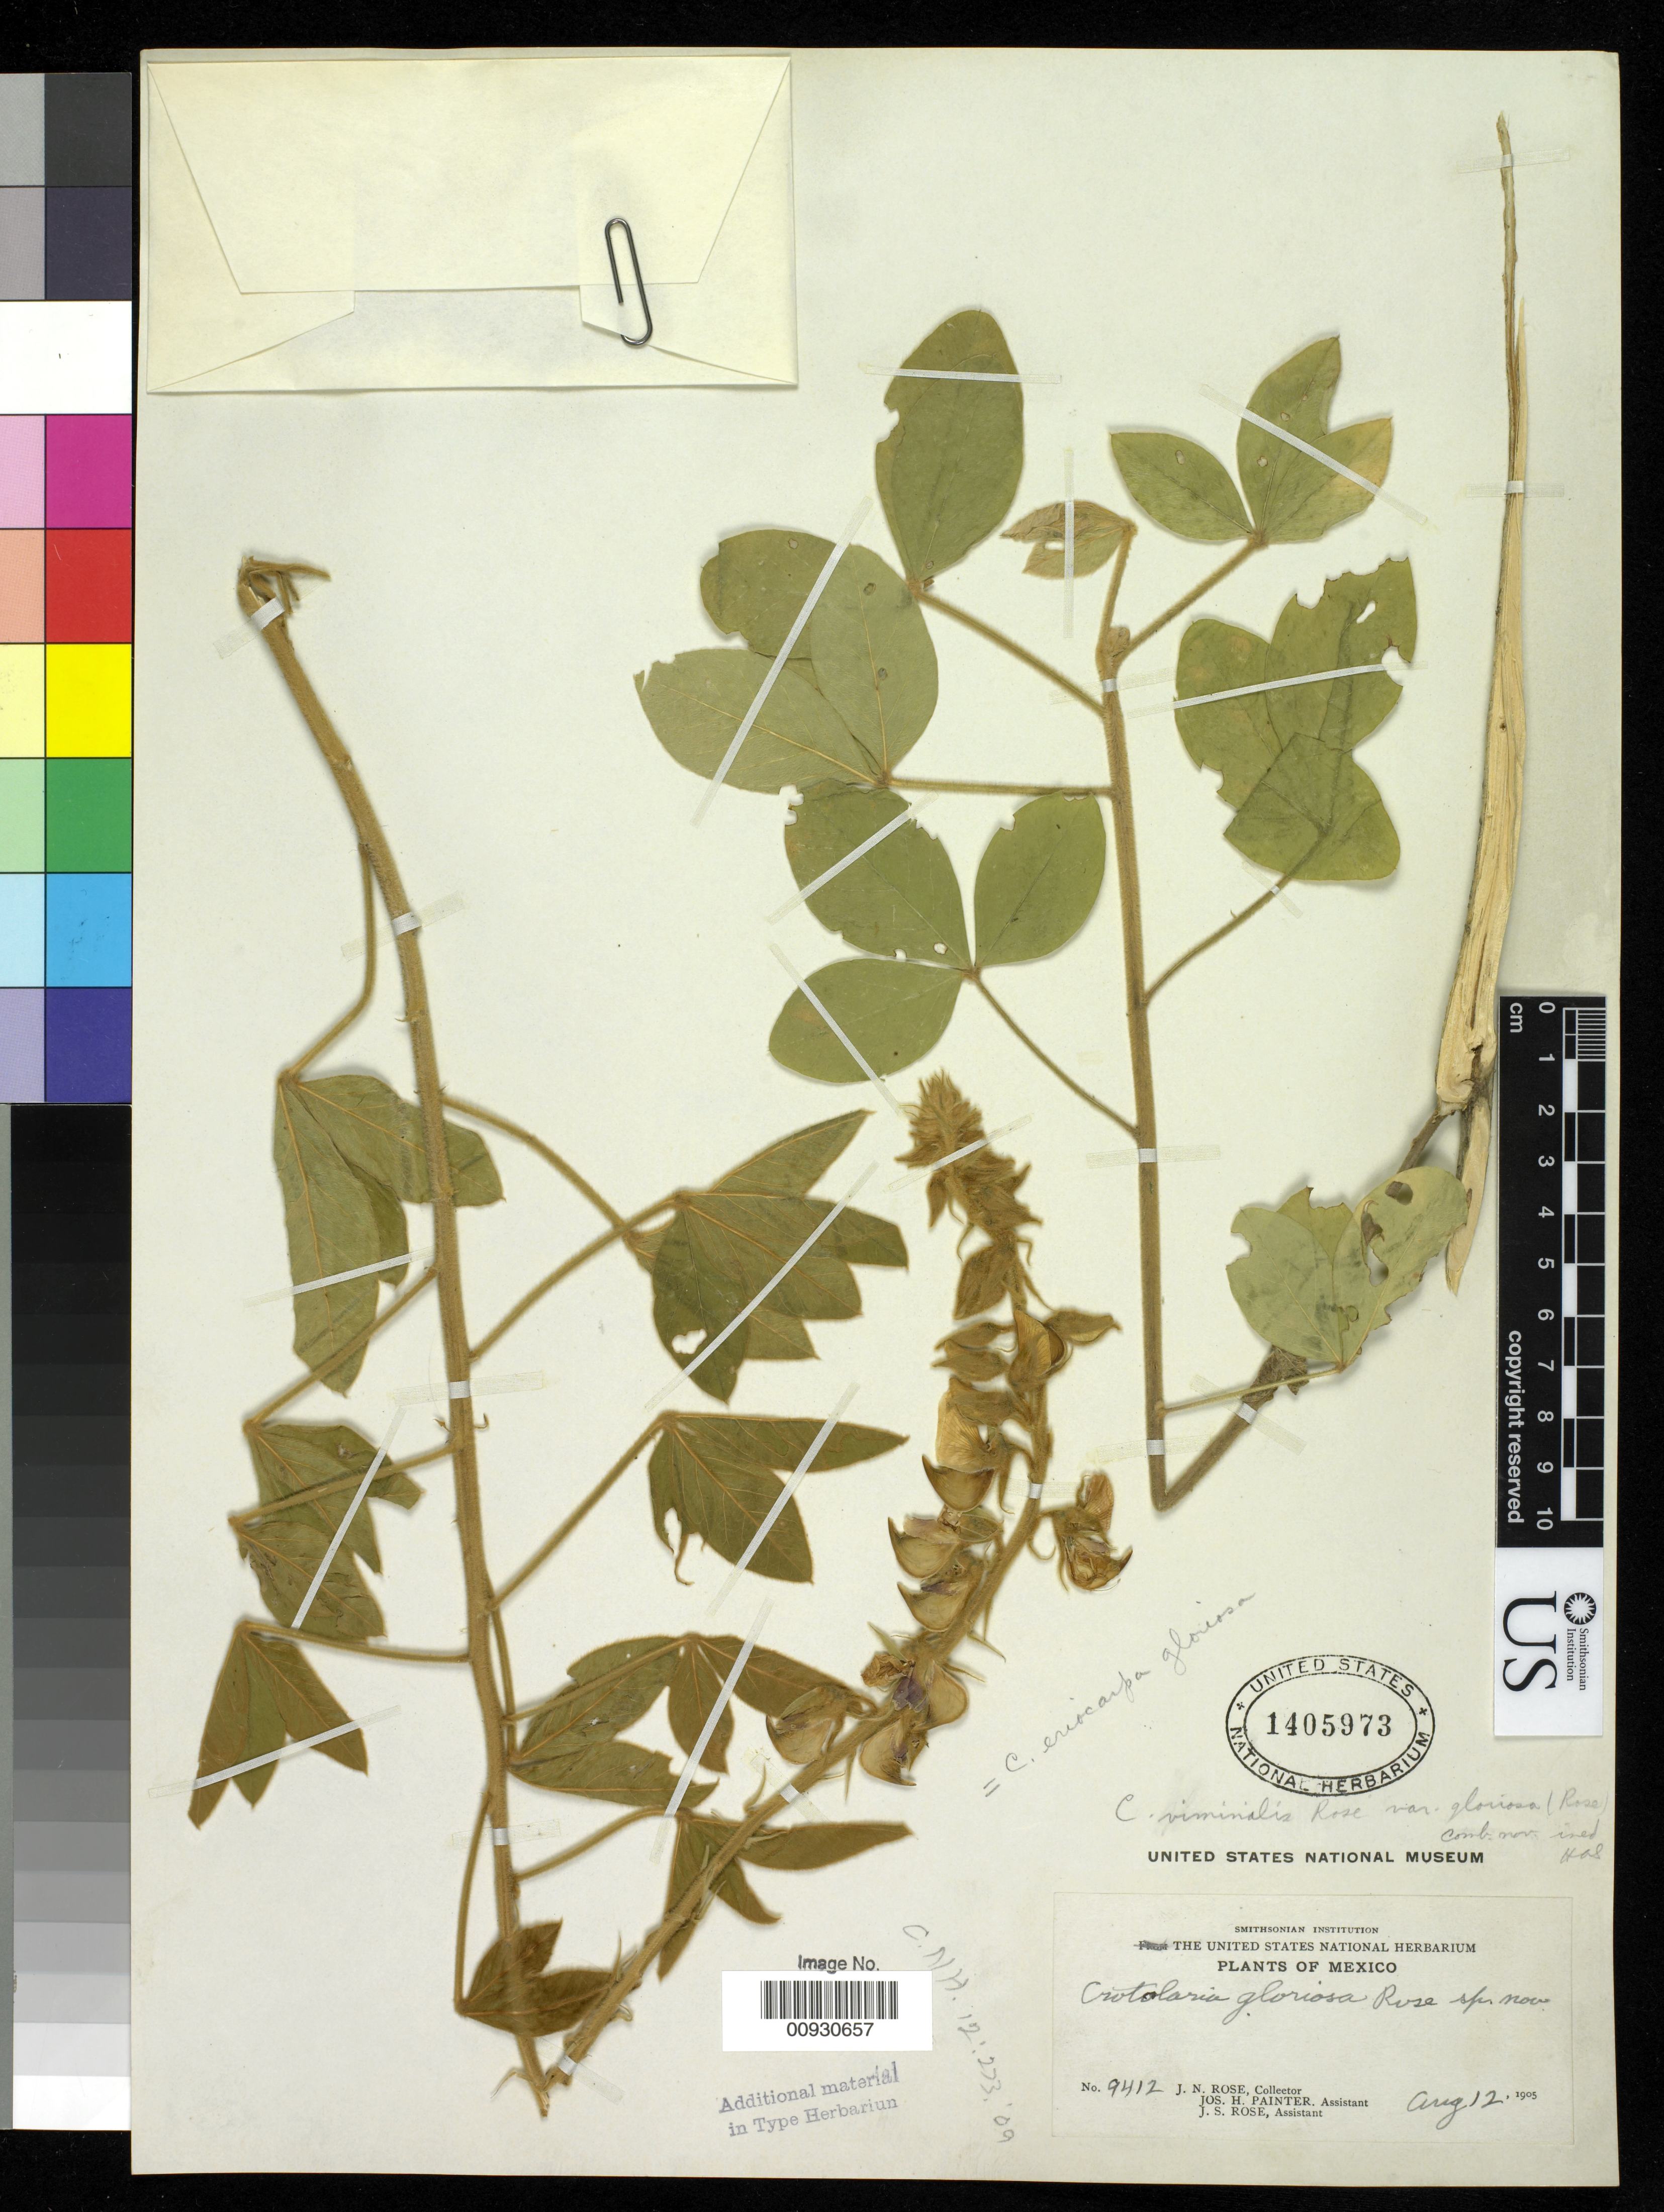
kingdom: Plantae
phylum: Tracheophyta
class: Magnoliopsida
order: Fabales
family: Fabaceae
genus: Crotalaria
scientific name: Crotalaria gloriosa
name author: Rose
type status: Isotype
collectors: J. N. Rose & J. H. Painter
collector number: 9412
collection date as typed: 10 Aug 1905 to 12 Aug 1905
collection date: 1905-08-10/1905-08-12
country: Mexico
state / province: Guerrero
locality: Near Iguala.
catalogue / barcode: US 1405973